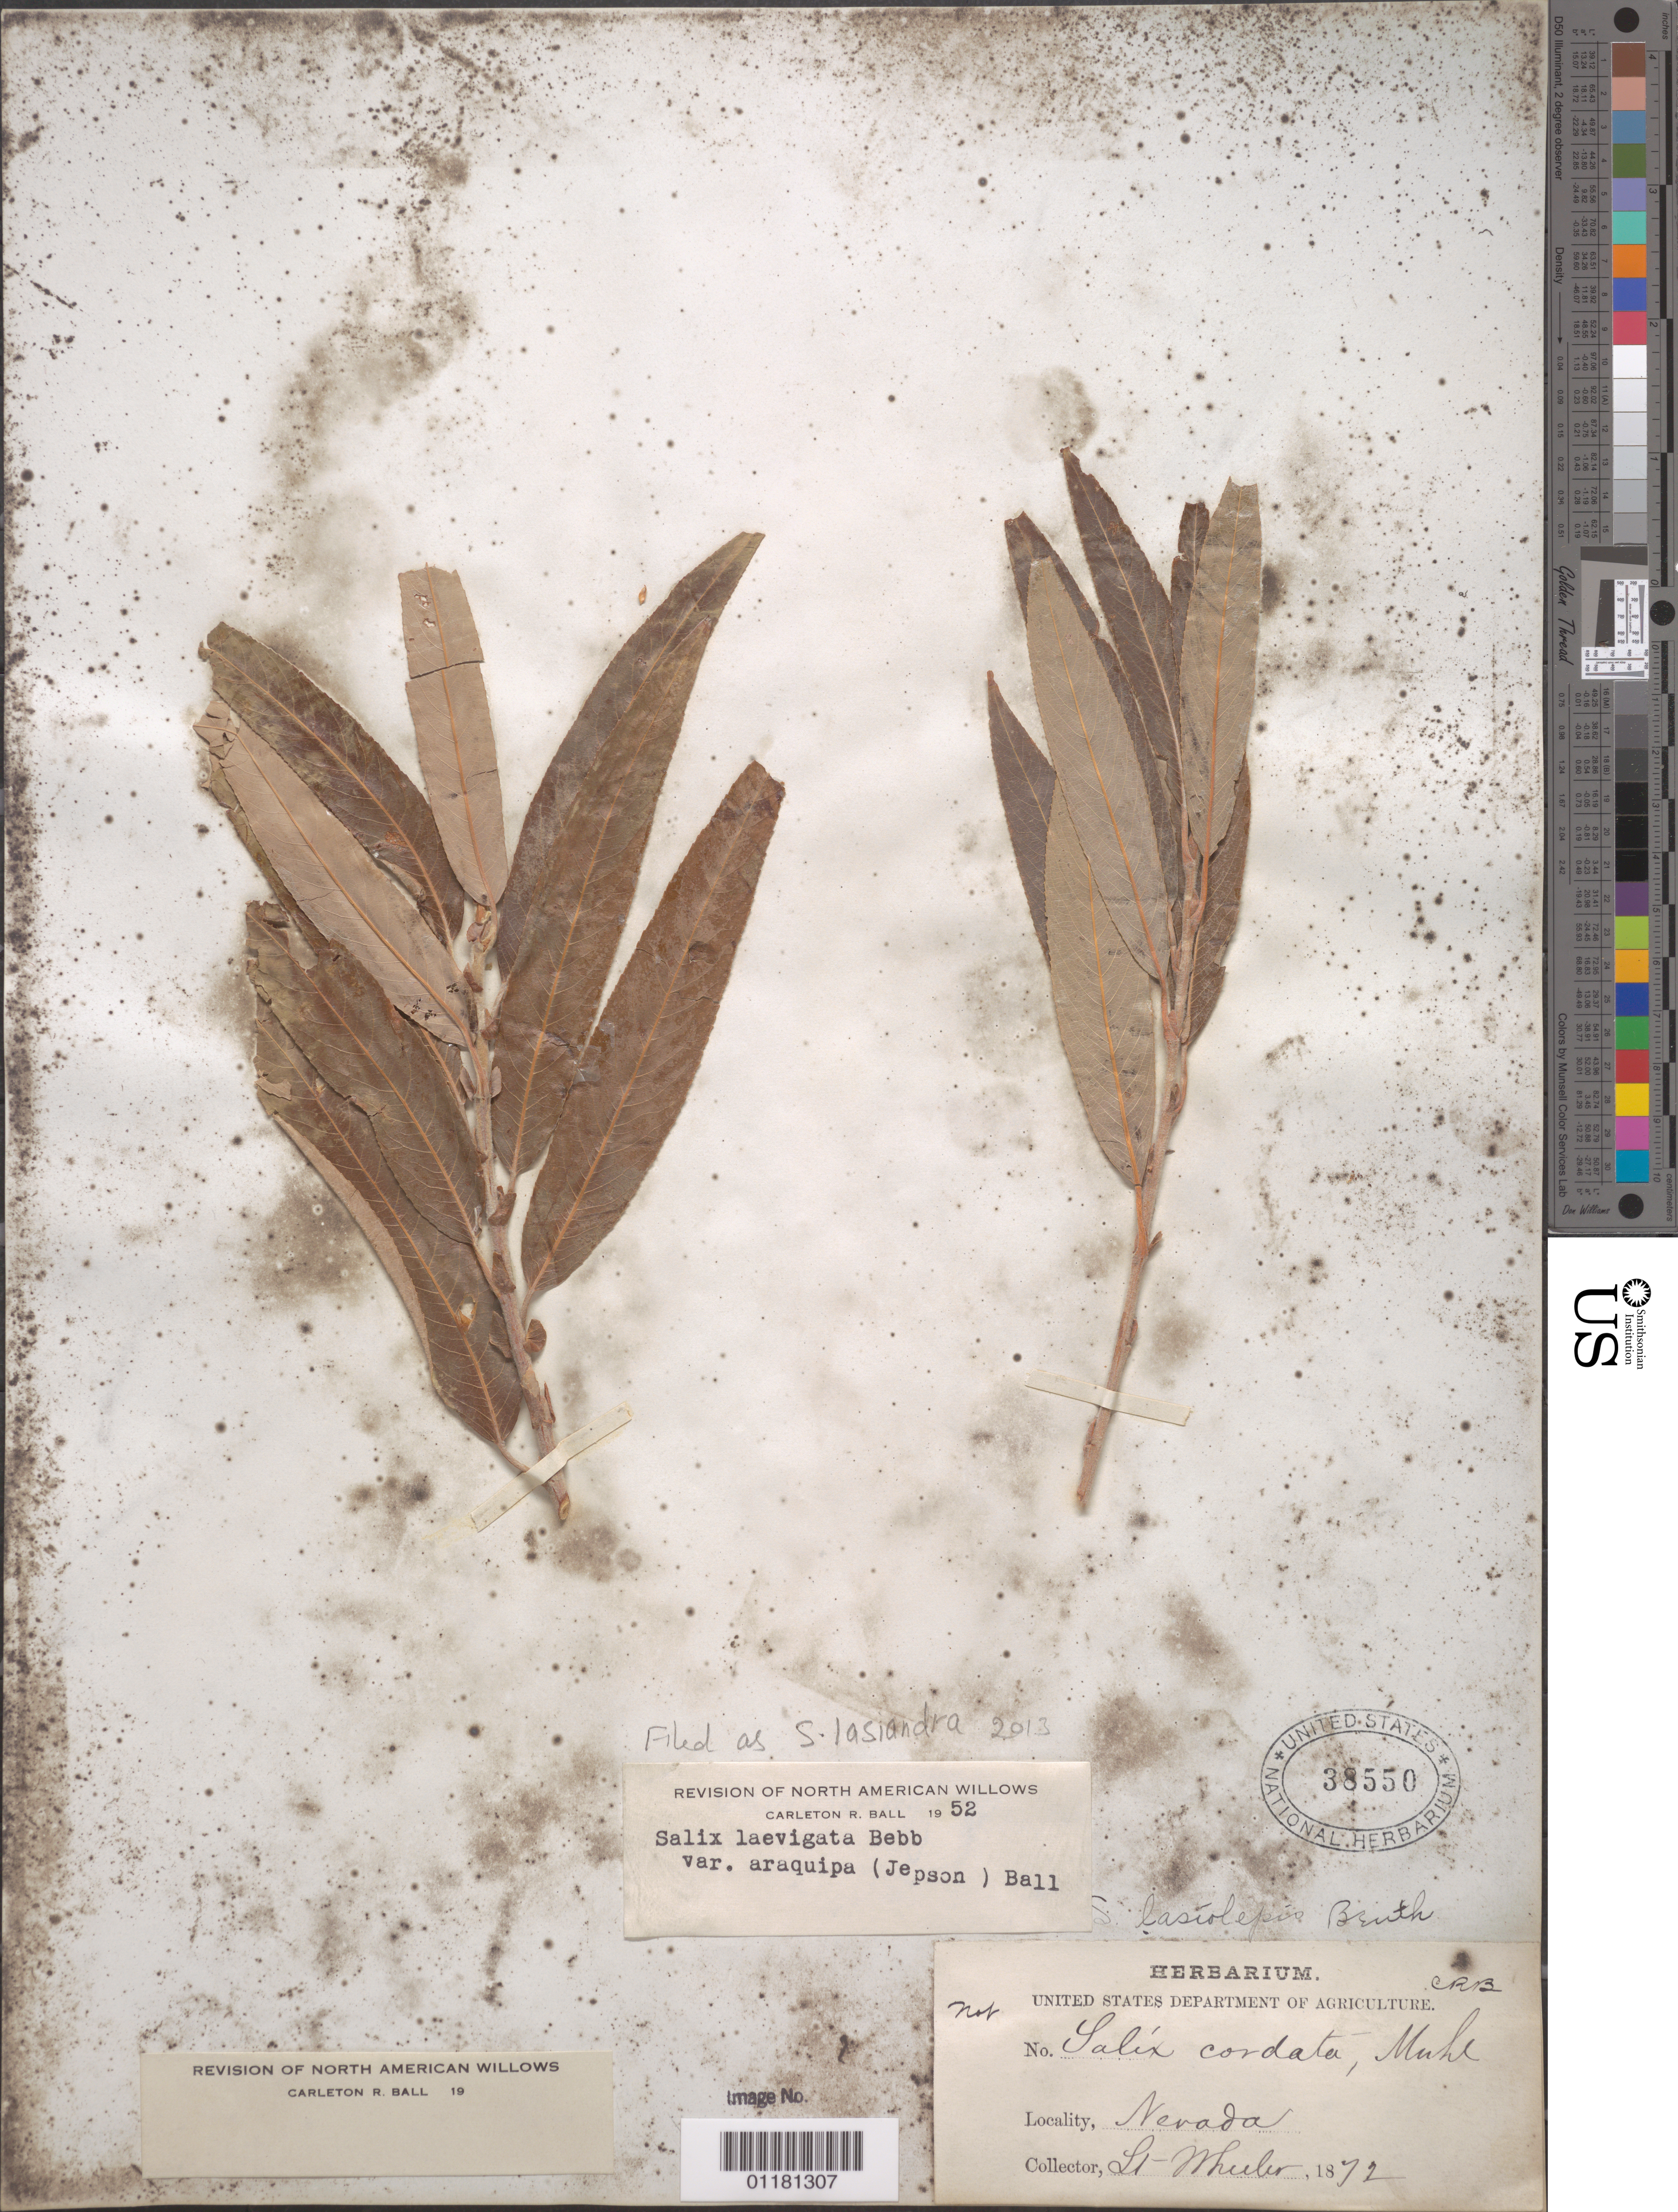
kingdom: Plantae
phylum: Tracheophyta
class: Magnoliopsida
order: Malpighiales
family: Salicaceae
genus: Salix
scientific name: Salix lasiandra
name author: Benth.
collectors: -- Wheeler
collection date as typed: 1872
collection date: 1872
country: United States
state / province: Nevada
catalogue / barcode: US 38550